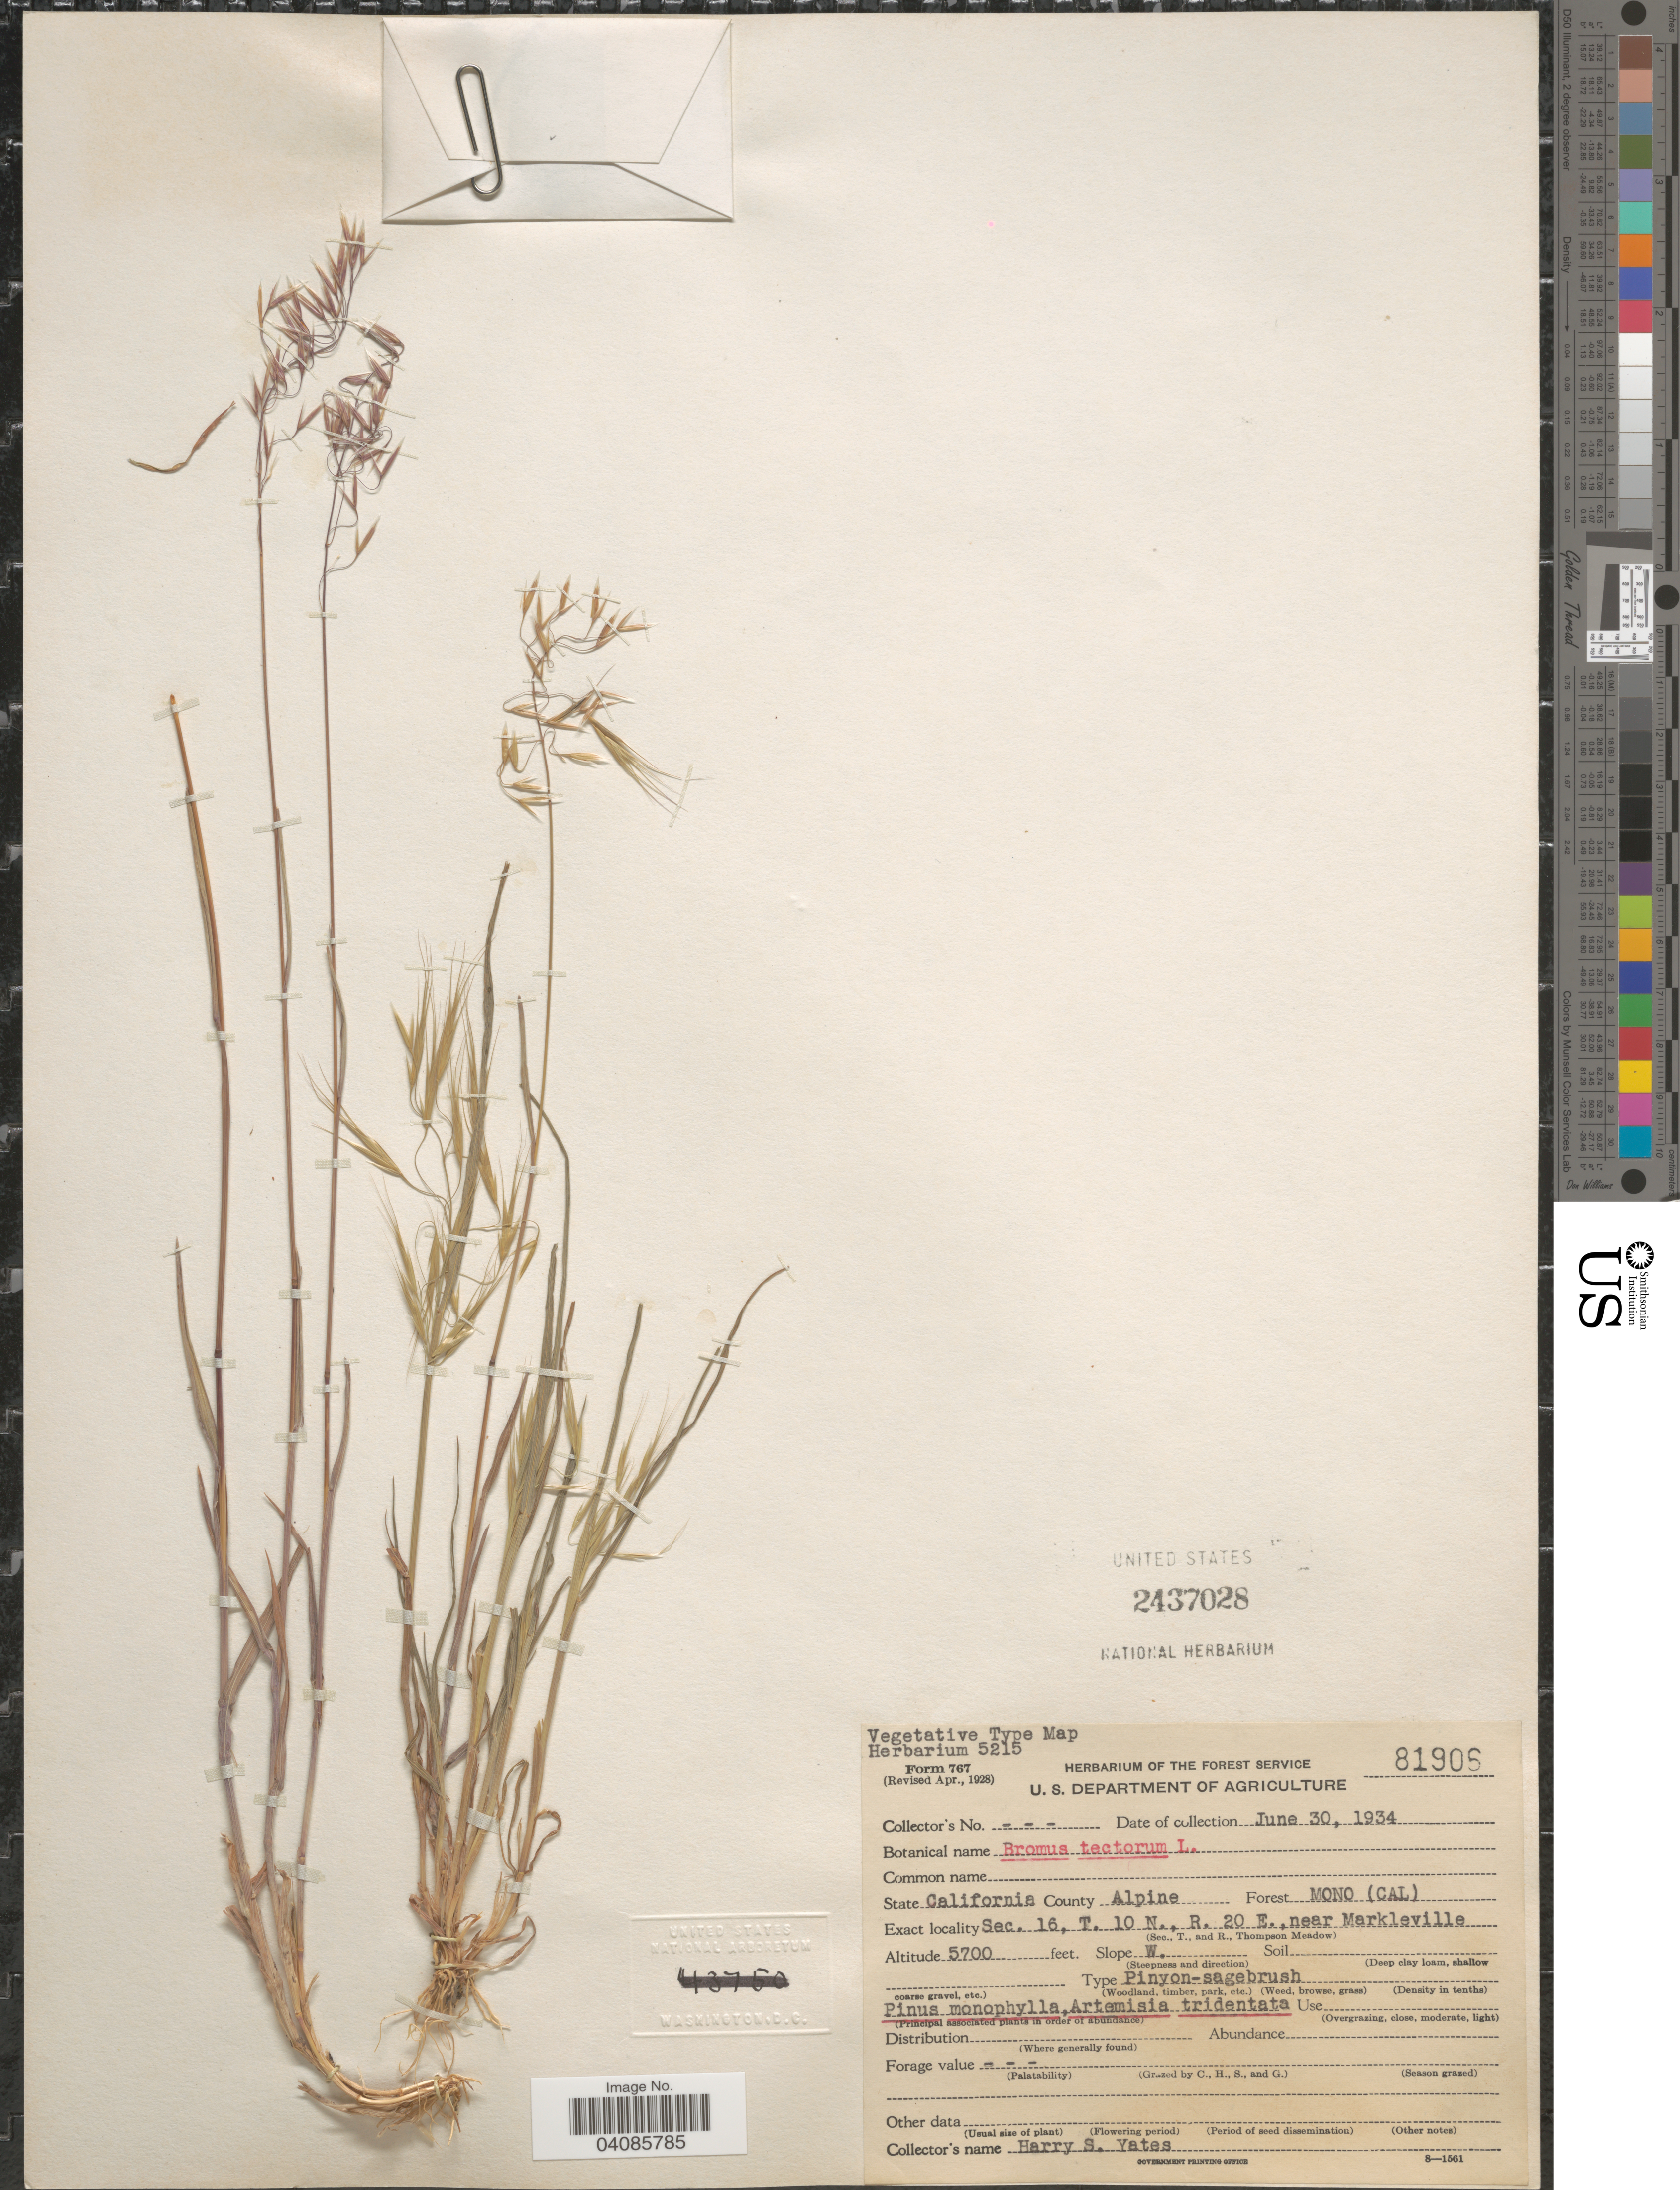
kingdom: Plantae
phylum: Tracheophyta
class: Liliopsida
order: Poales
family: Poaceae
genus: Bromus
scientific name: Bromus tectorum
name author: L.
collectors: H. S. Yates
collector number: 81906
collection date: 1934-06-30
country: United States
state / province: California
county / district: Alpine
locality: County Alpine. Forest MONO (CAL). Sec. 16, T. 10 N., R. 20 E., near Markleville. Slope W.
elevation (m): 1737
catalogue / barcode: US 2437028